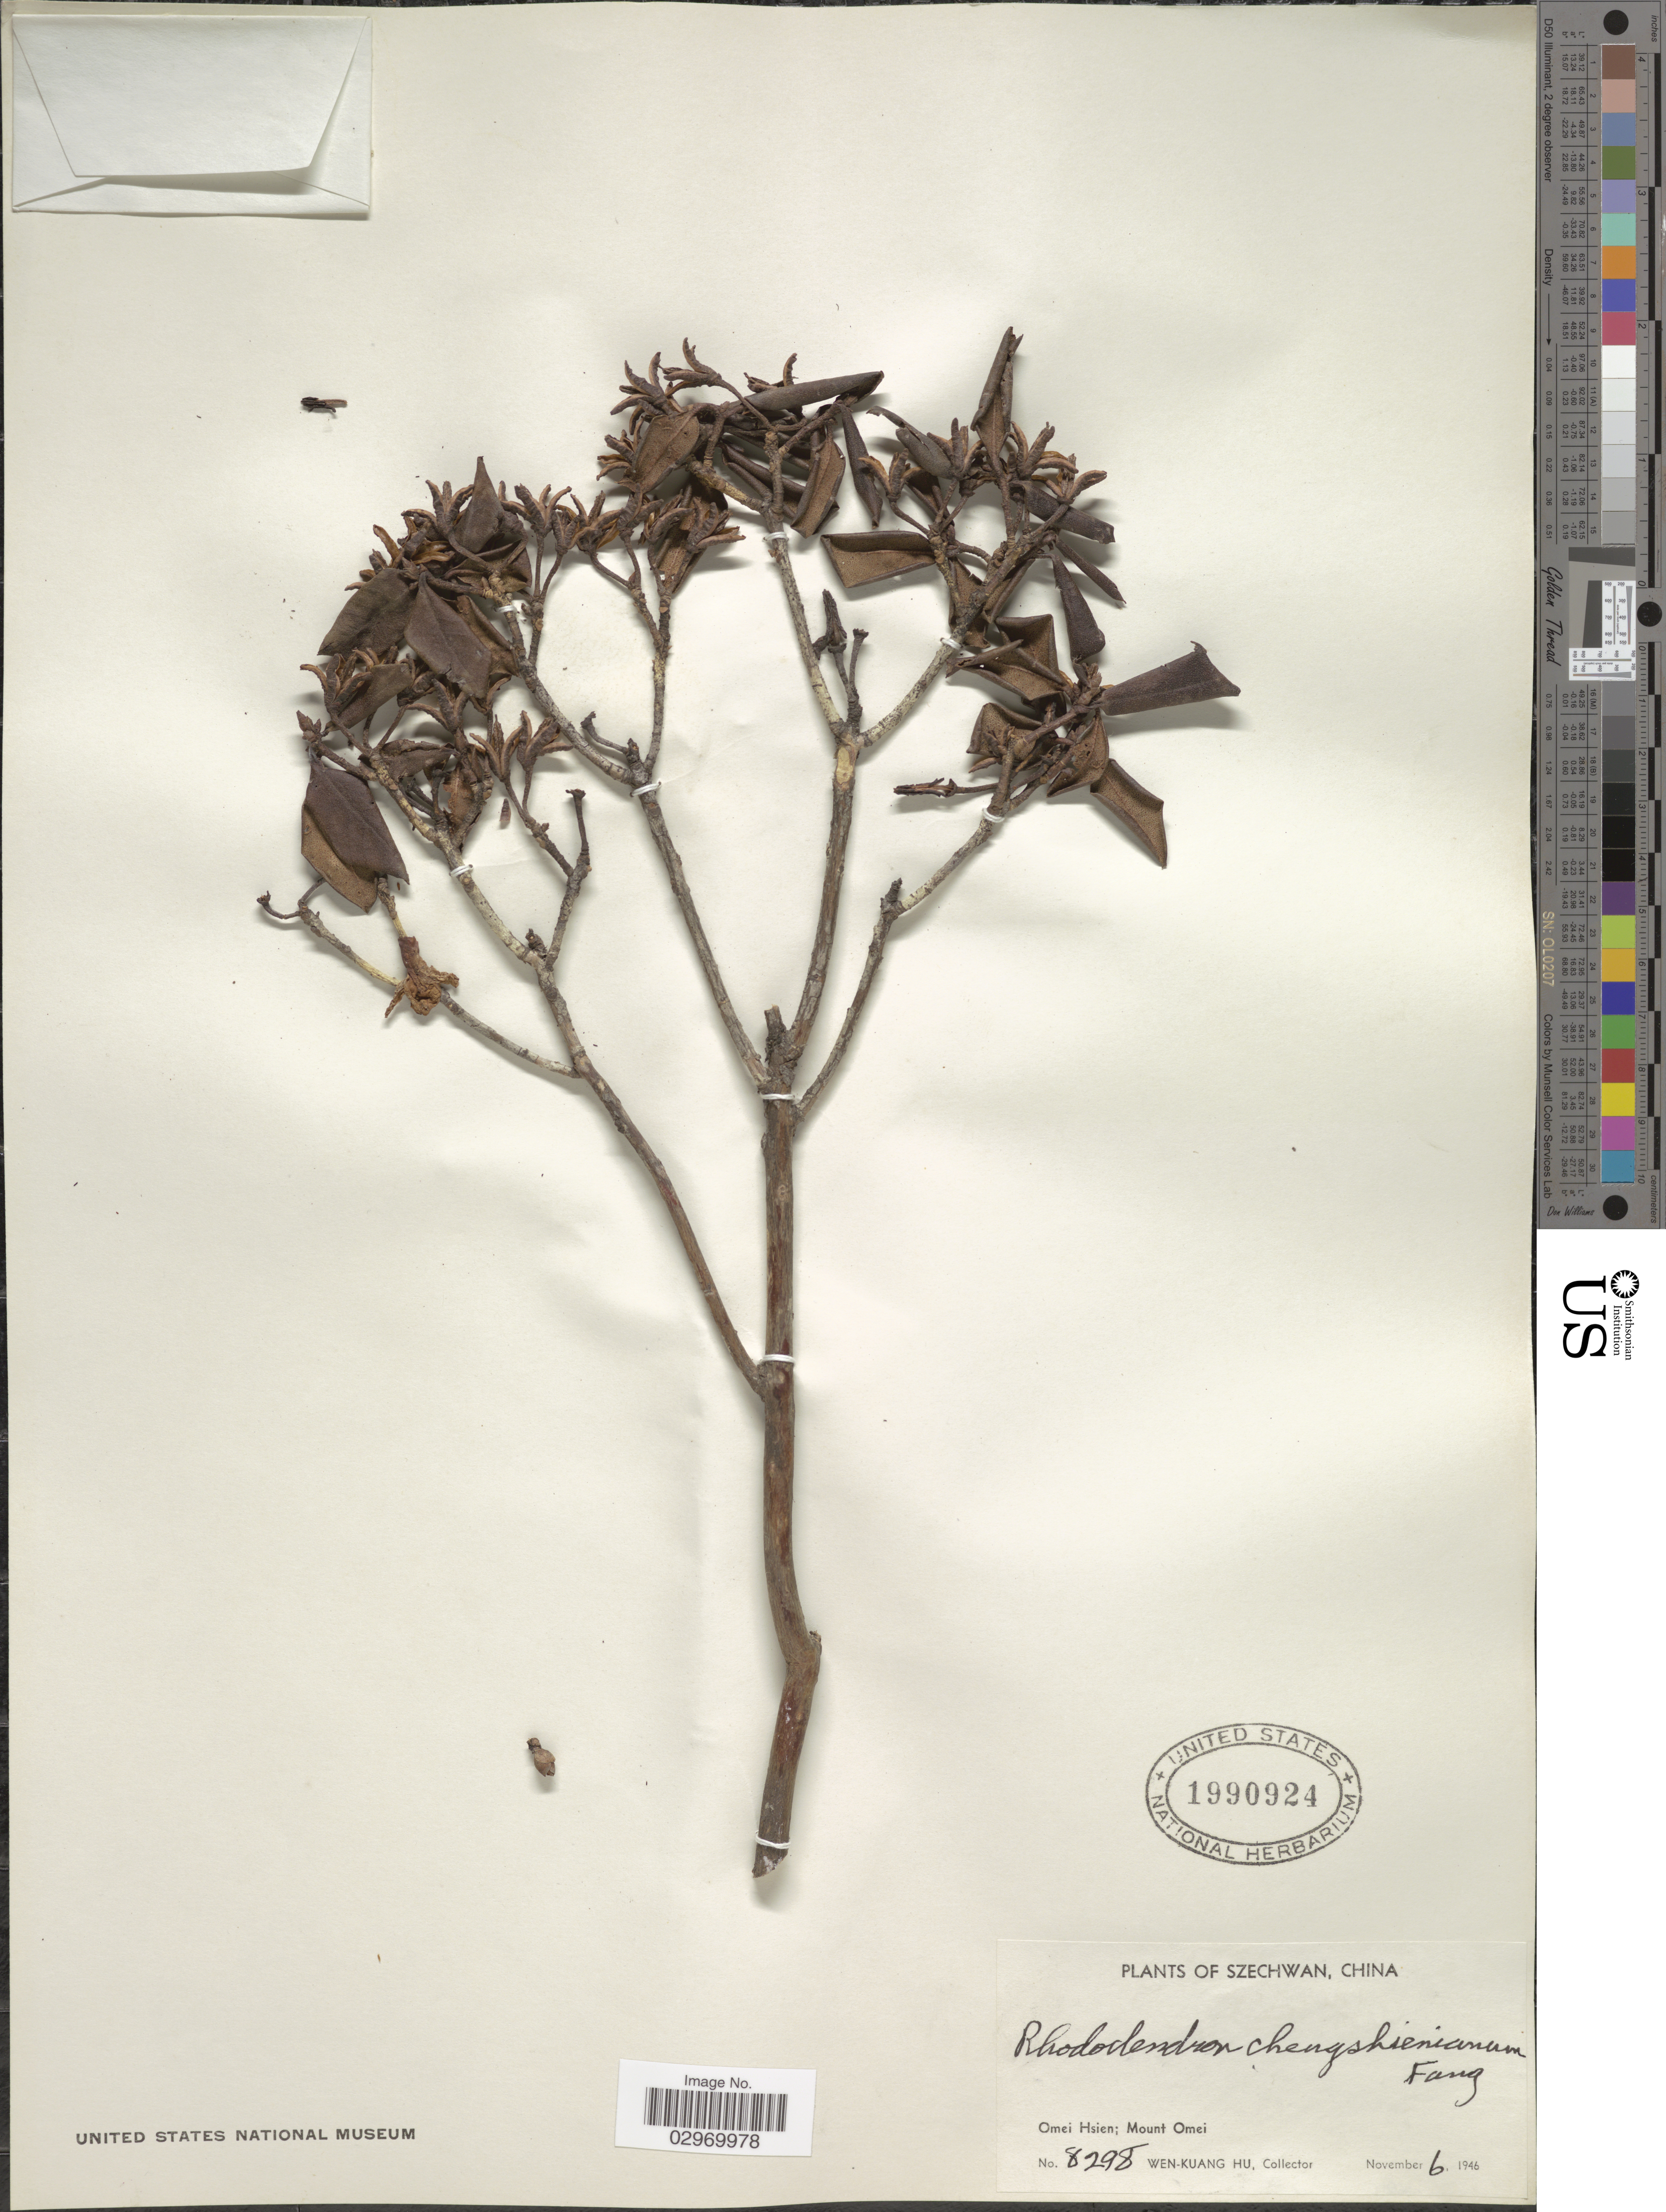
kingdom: Plantae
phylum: Tracheophyta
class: Magnoliopsida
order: Ericales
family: Ericaceae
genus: Rhododendron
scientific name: Rhododendron changii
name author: (W.P. Fang) W.P. Fang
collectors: W. K. Hu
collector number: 8298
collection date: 1946-11-06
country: China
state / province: Sichuan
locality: Omei Hsien, Mount Omei.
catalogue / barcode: US 1990924